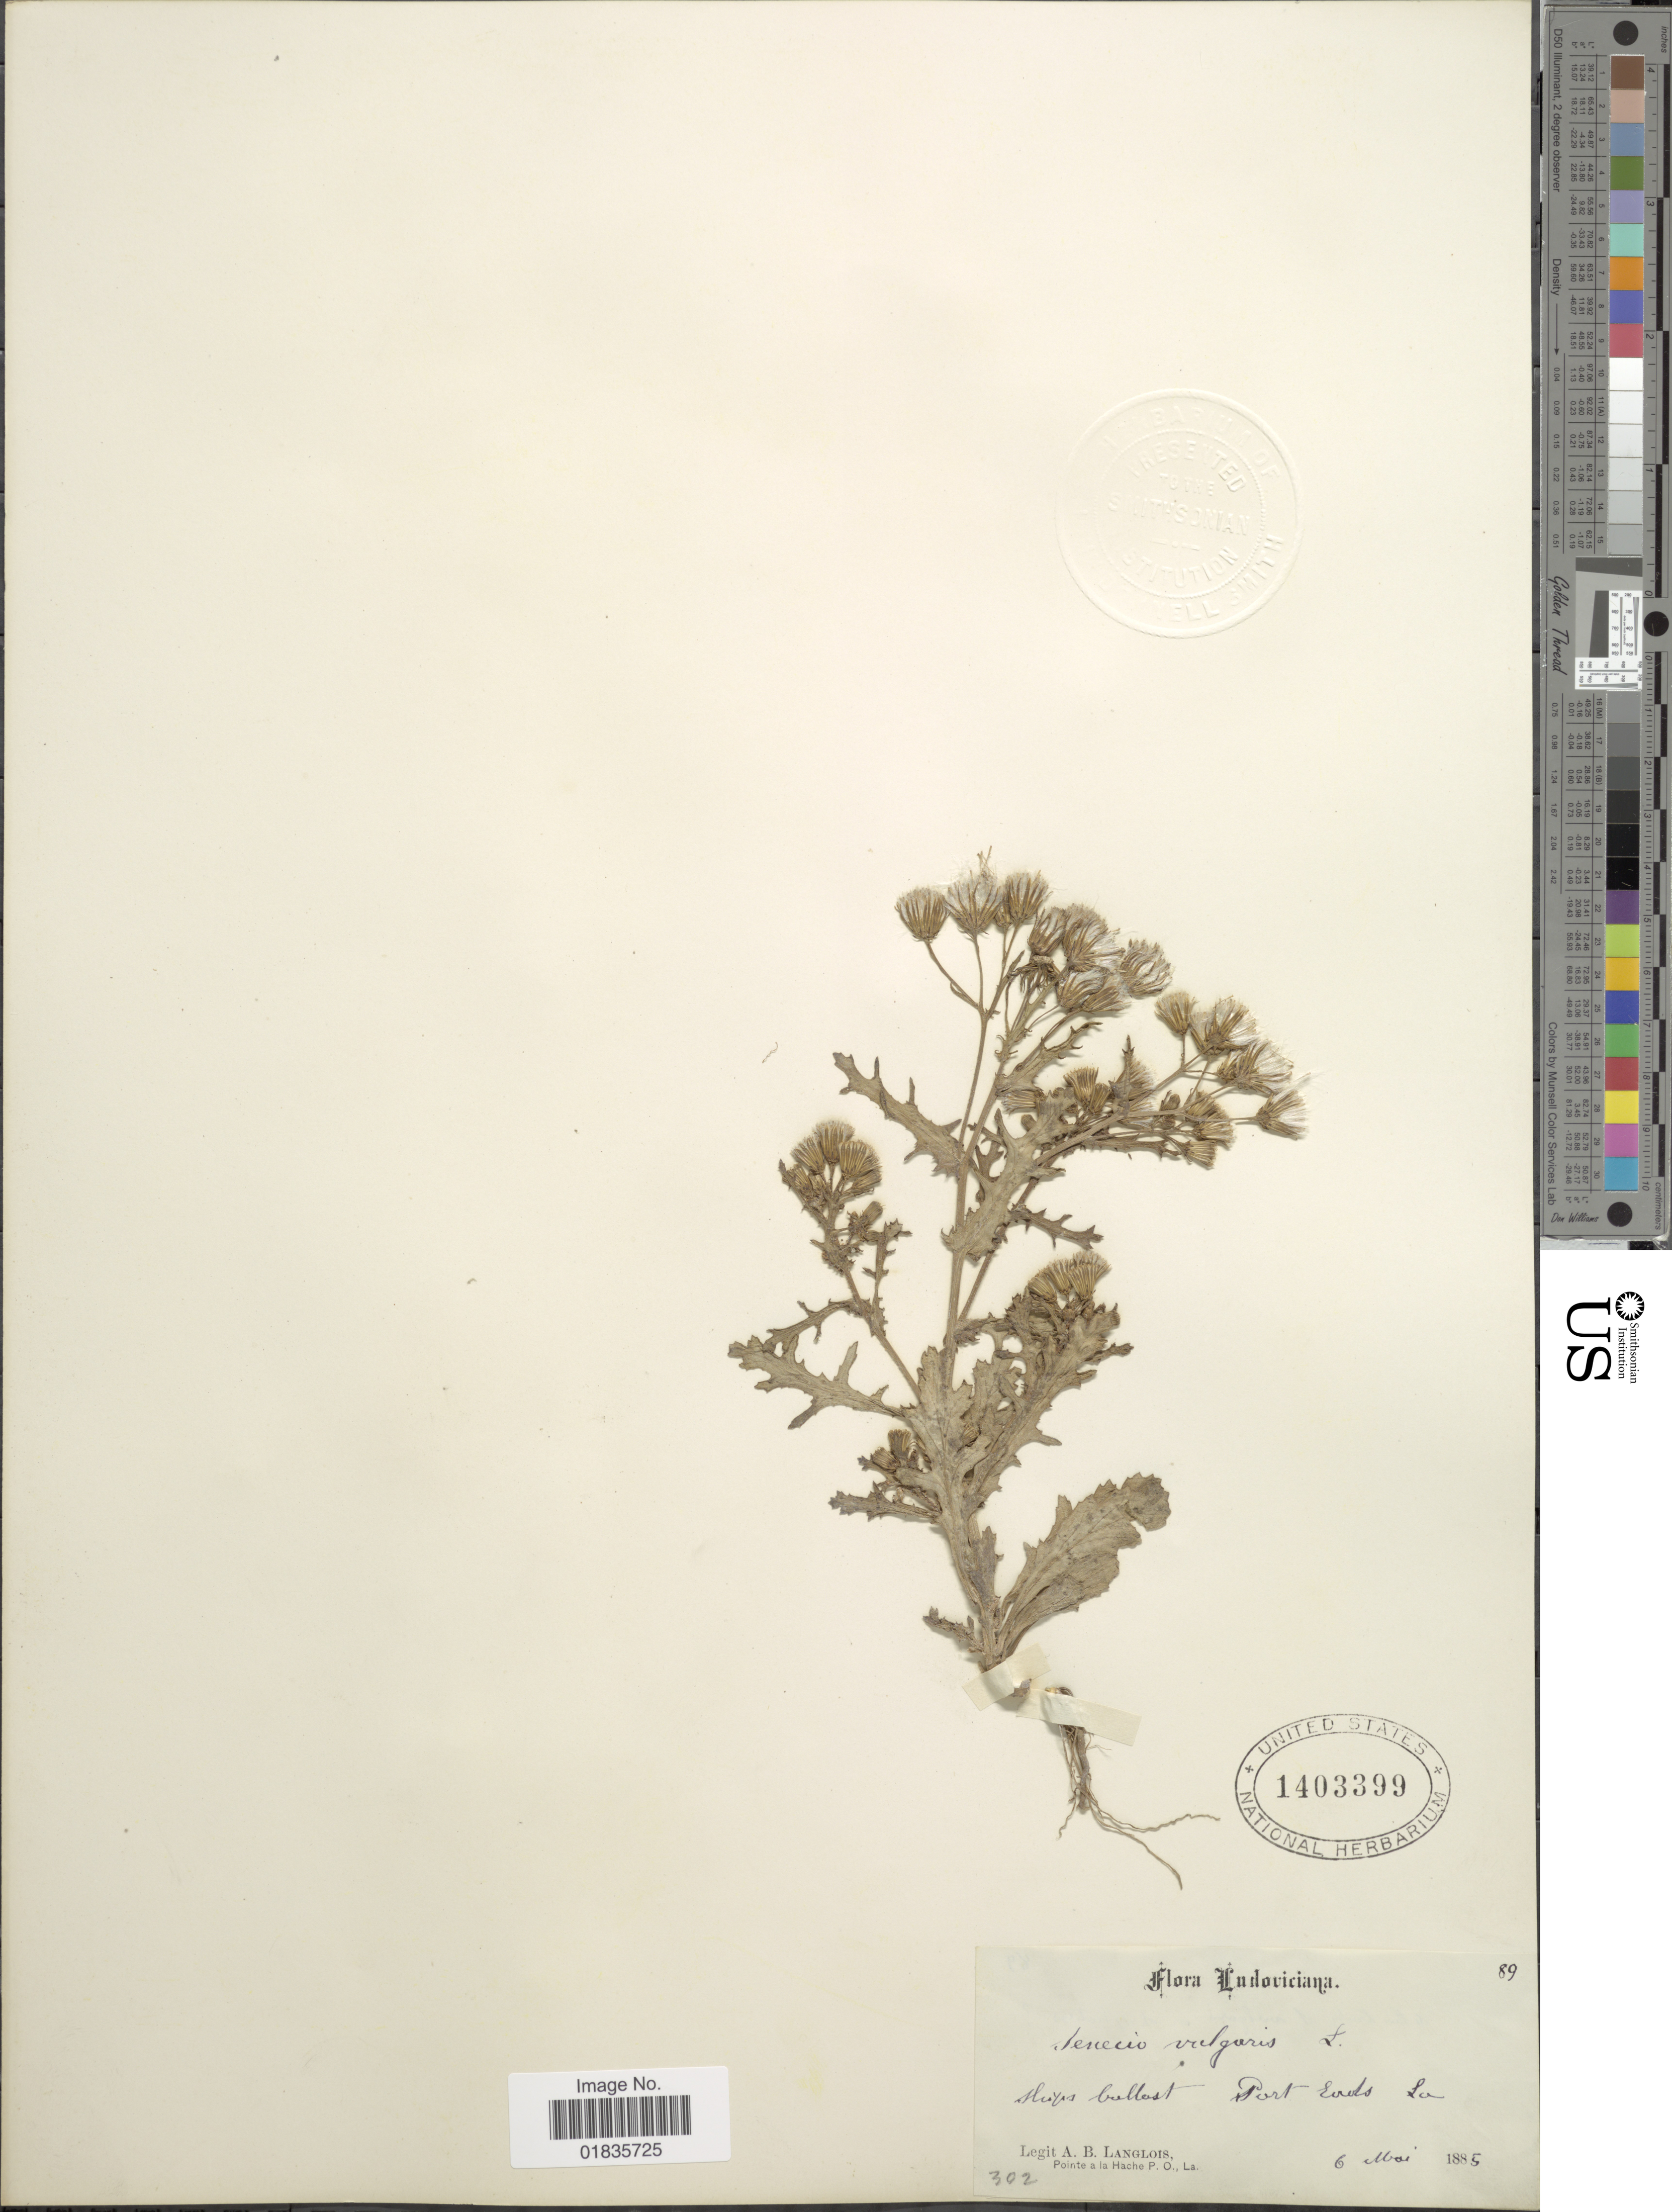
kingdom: Plantae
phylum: Tracheophyta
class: Magnoliopsida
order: Asterales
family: Asteraceae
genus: Senecio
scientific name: Senecio vulgaris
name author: L.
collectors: A. Langlois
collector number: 302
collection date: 1885-05-06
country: United States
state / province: Louisiana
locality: Ship ballast, Port Eads La.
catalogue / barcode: US 1403399